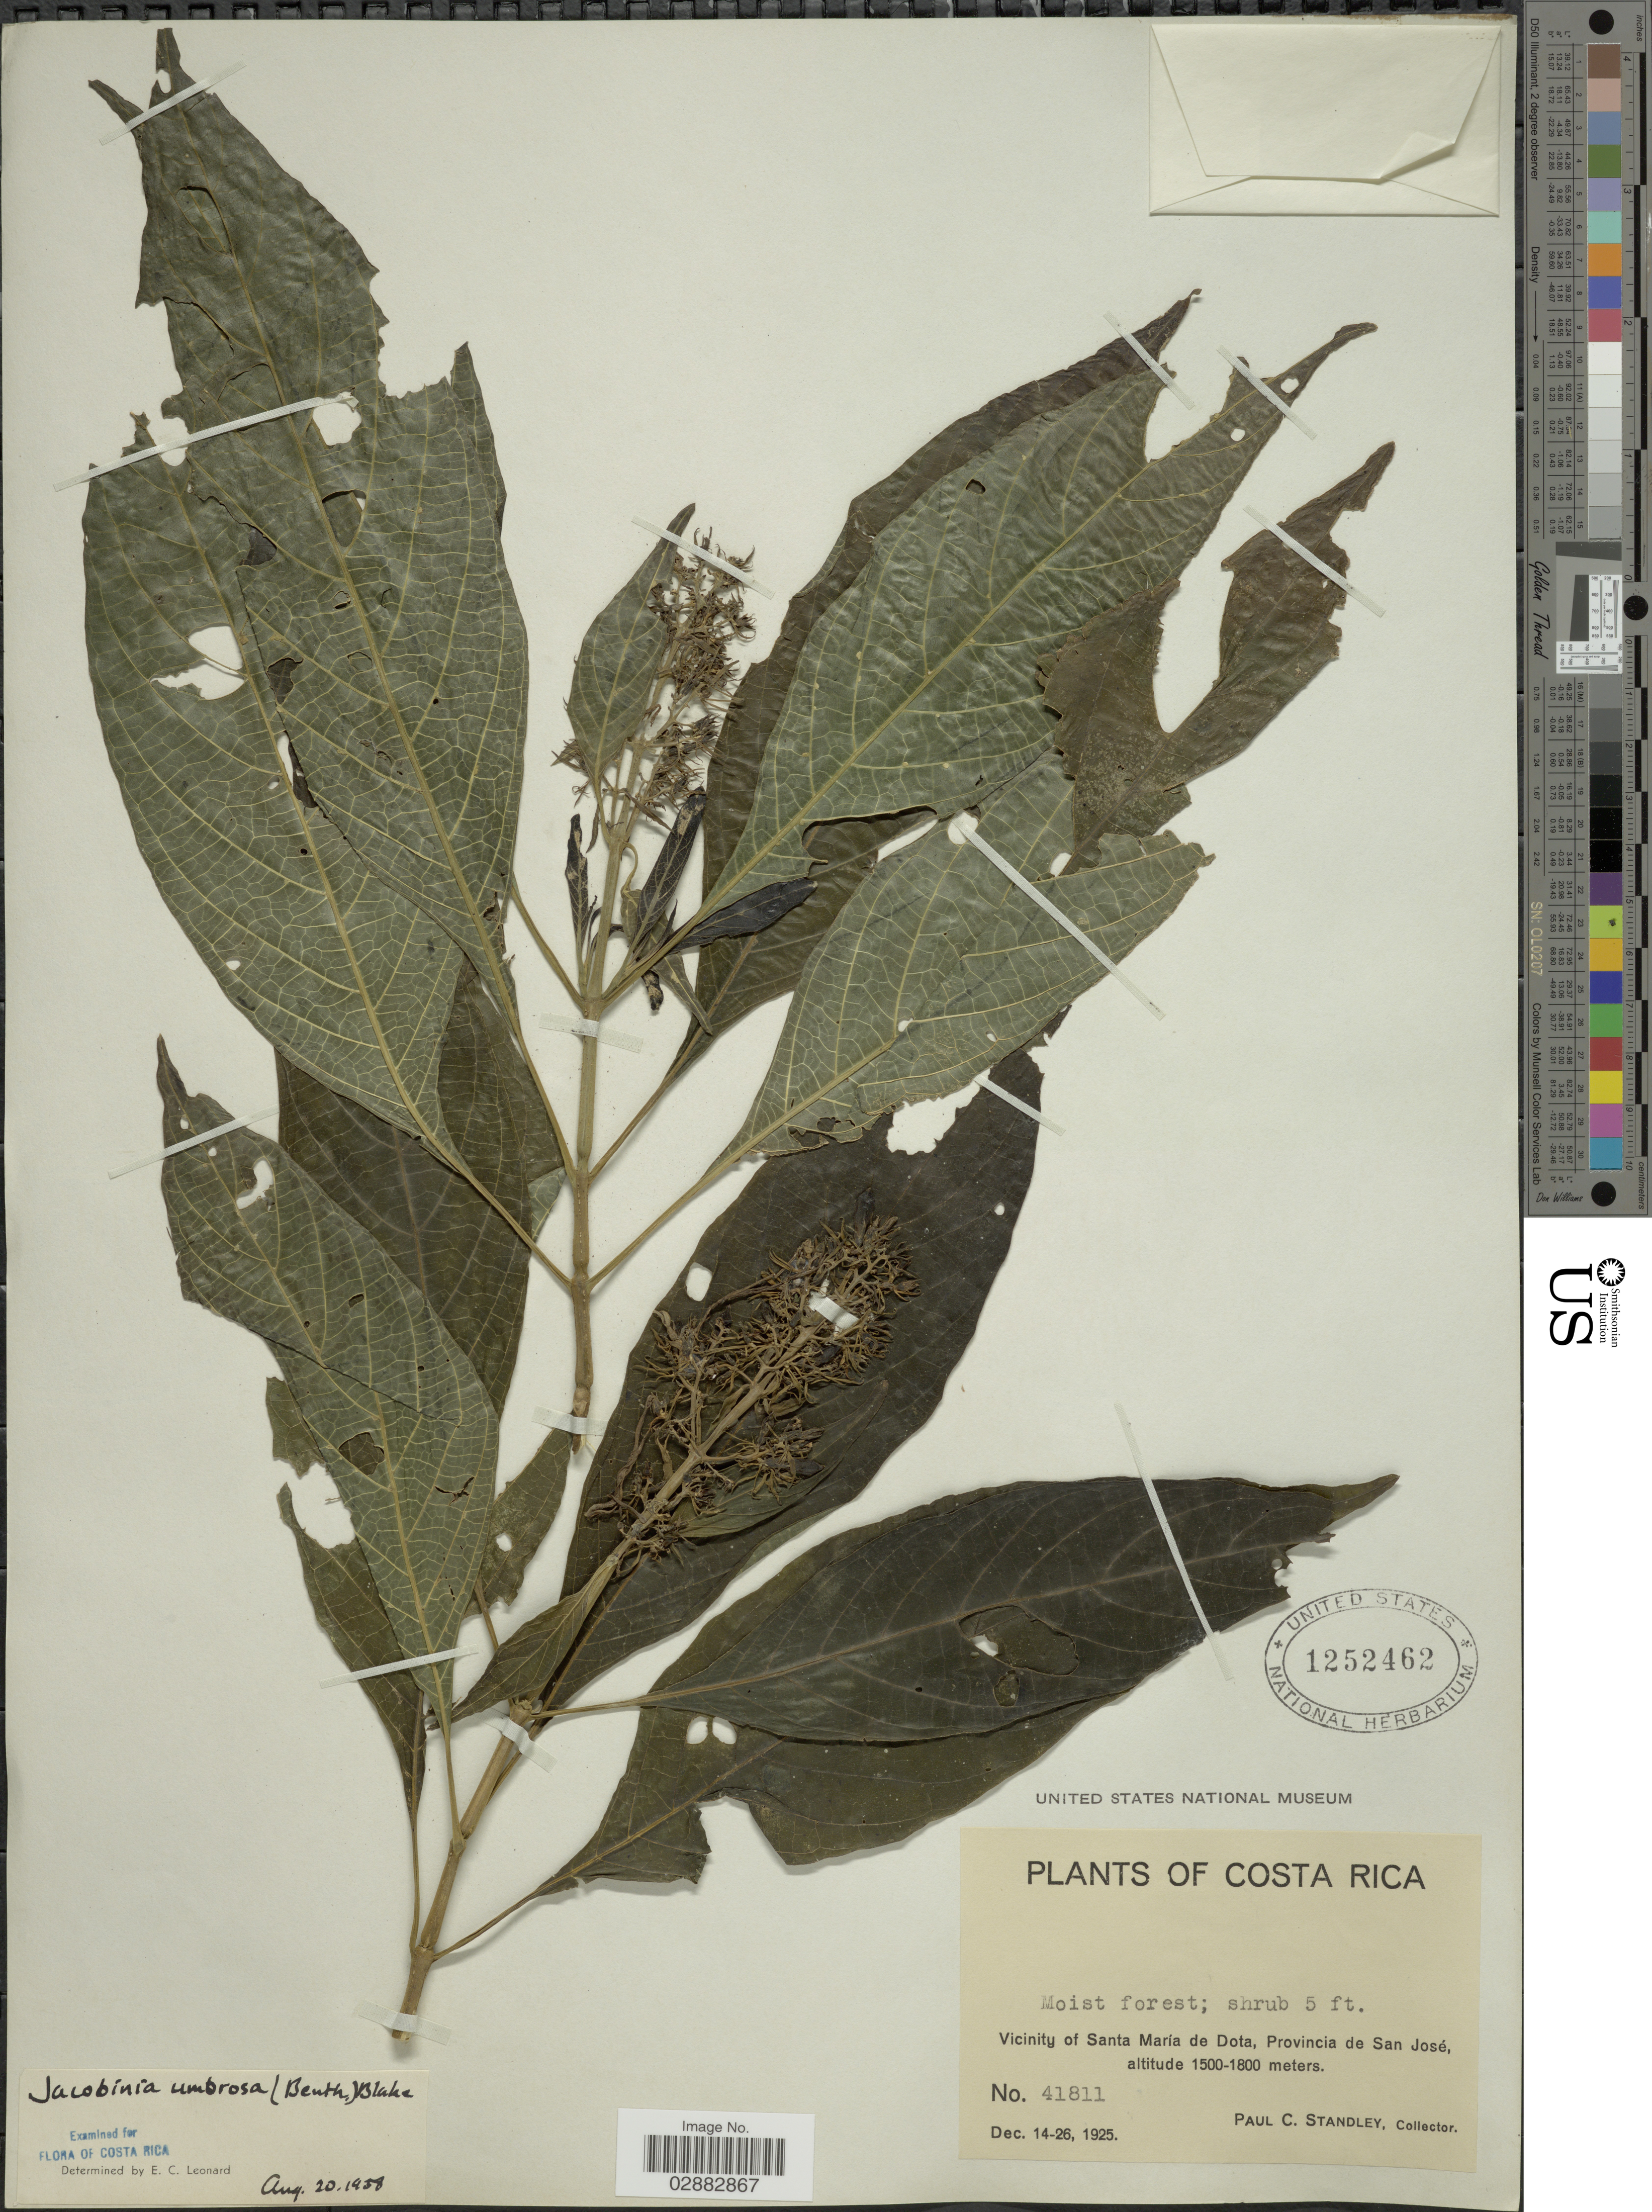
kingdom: Plantae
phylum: Tracheophyta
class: Magnoliopsida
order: Lamiales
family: Acanthaceae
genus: Jacobinia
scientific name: Jacobinia umbrosa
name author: (Benth.) S.F. Blake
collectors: P. C. Standley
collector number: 41811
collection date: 1925-12-14/1925-12-26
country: Costa Rica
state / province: San José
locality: Vicinity of Santa Maria de Dota, Provincia de San José.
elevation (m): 1500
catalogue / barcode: US 1252462